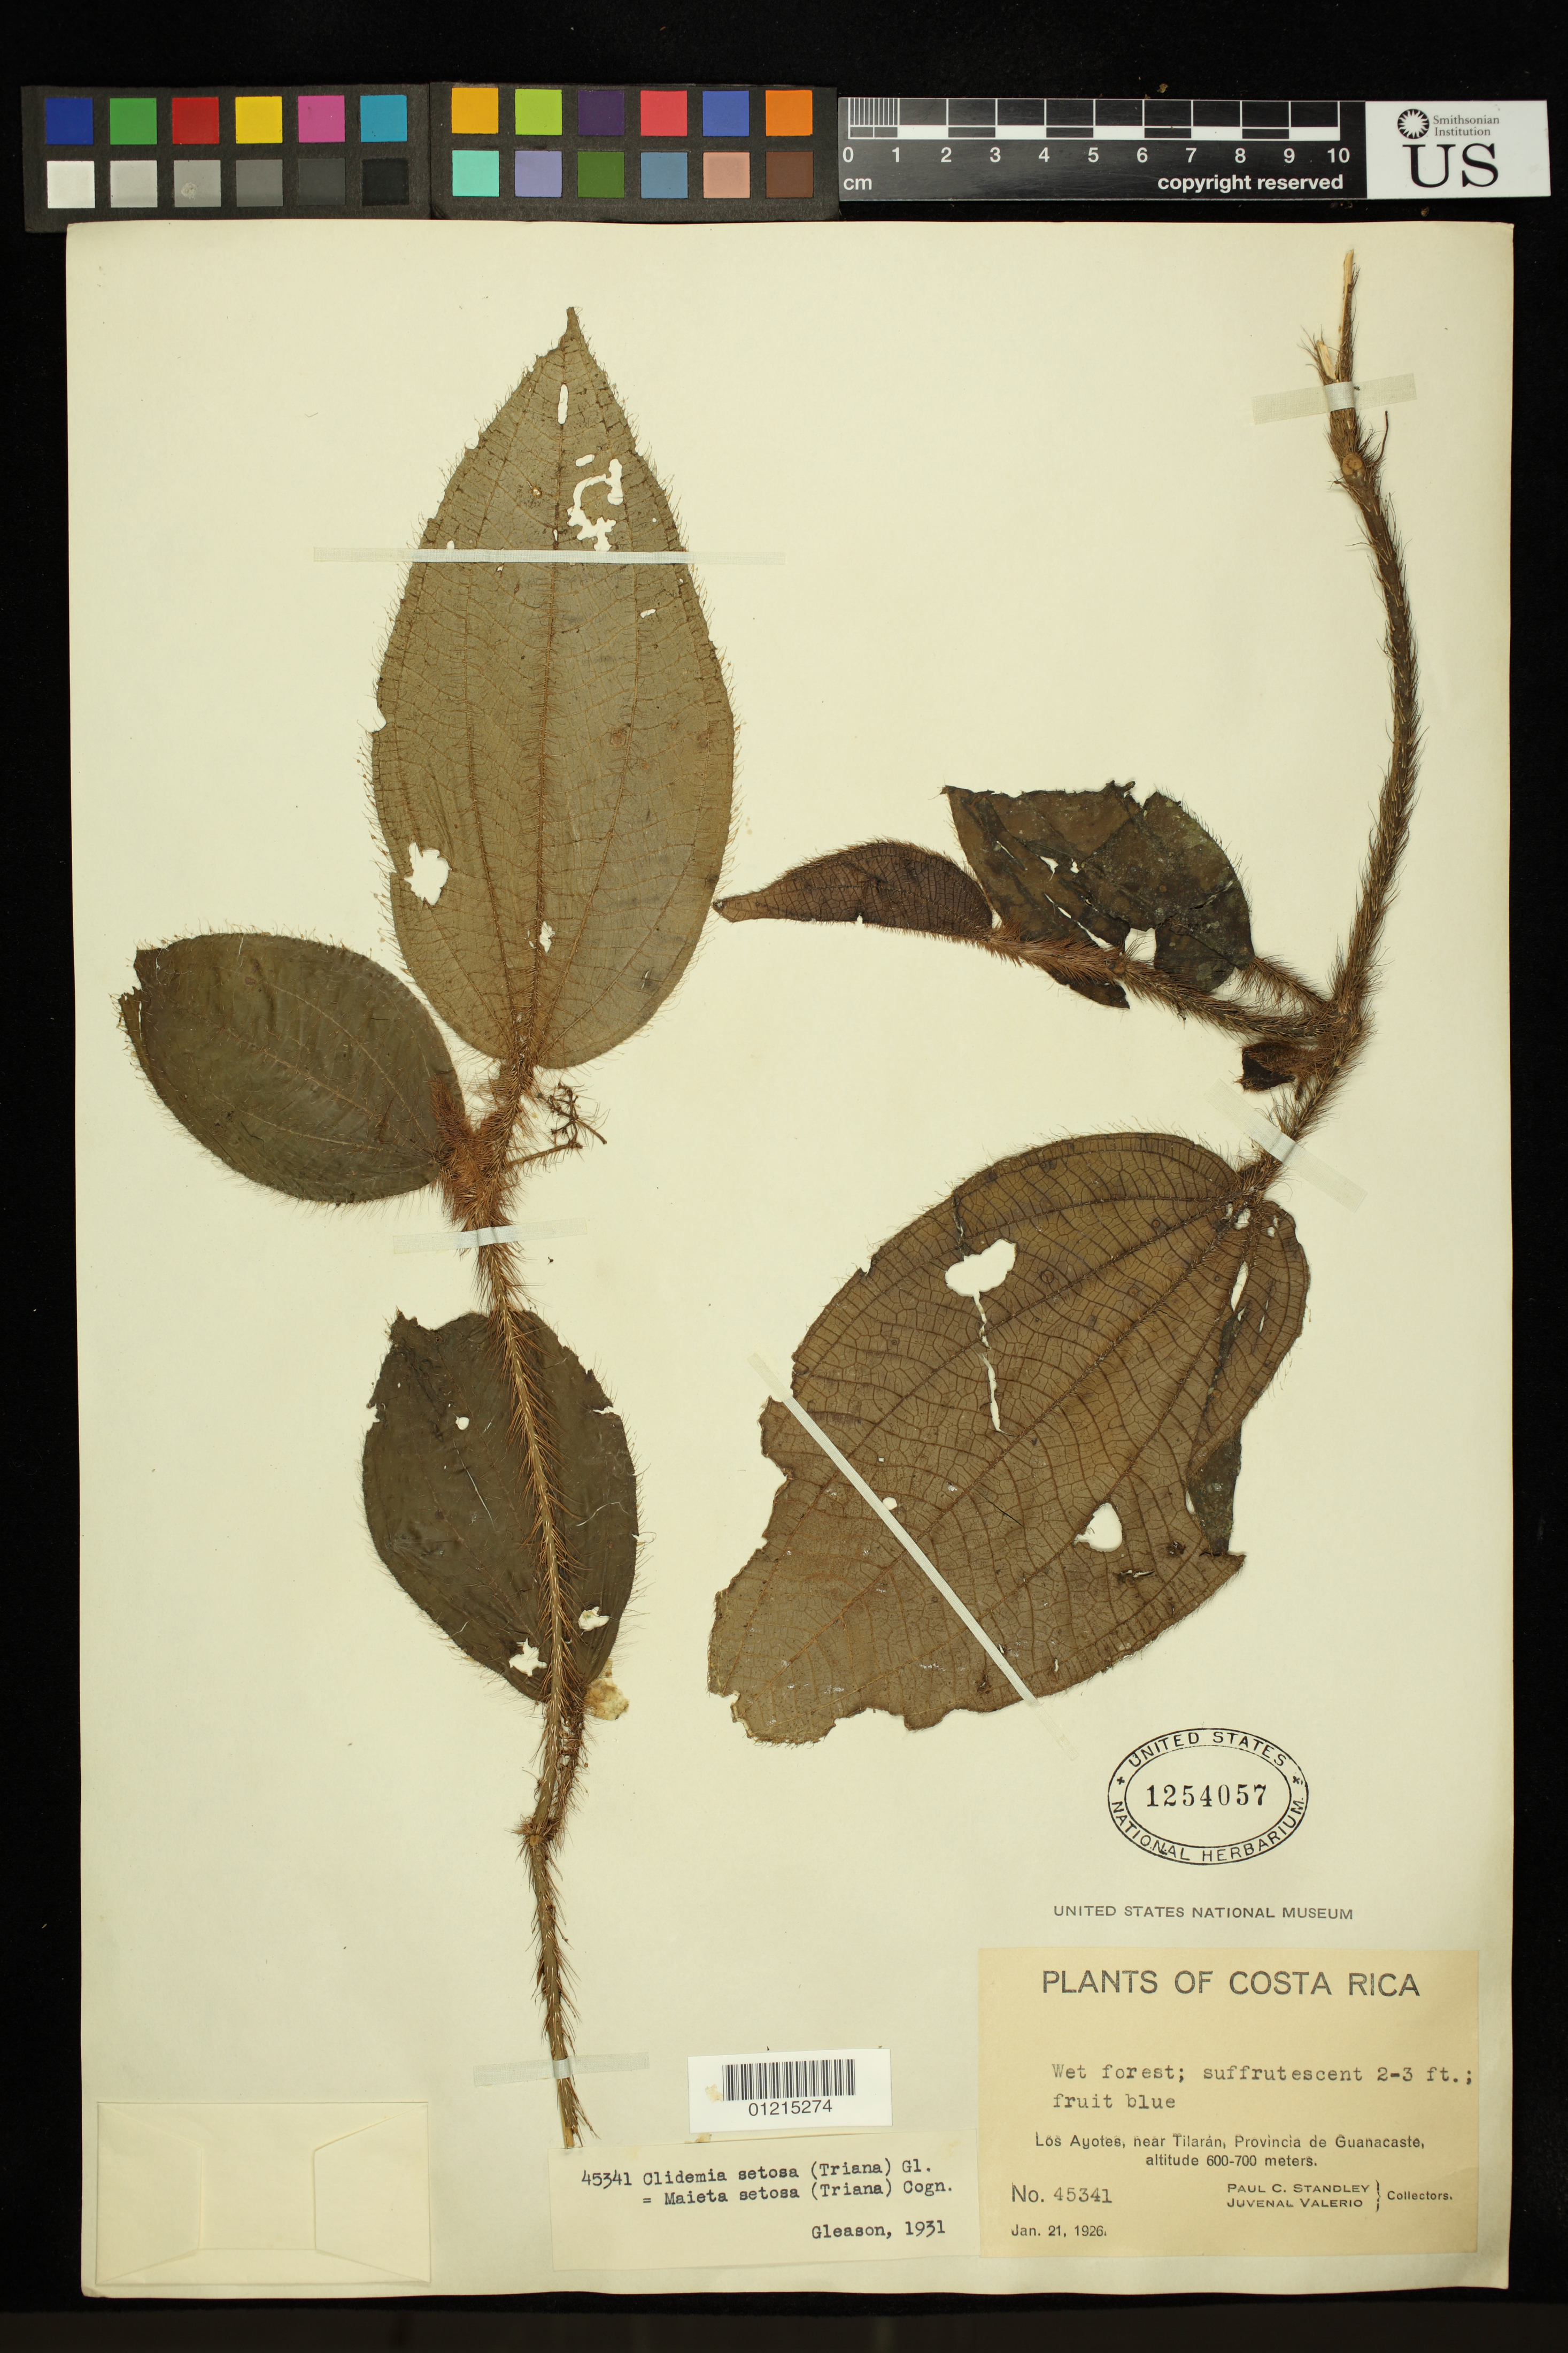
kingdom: Plantae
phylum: Tracheophyta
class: Magnoliopsida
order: Myrtales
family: Melastomataceae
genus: Clidemia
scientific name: Clidemia setosa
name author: (Triana) Gleason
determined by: Gleason, H. A.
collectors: P. C. Standley & J. Valerio R.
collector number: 45341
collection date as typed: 21 Jan 1926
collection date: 1926-01-21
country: Costa Rica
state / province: Guanacaste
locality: Near Tilaran, Los Ayotes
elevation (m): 600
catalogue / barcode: US 1254057